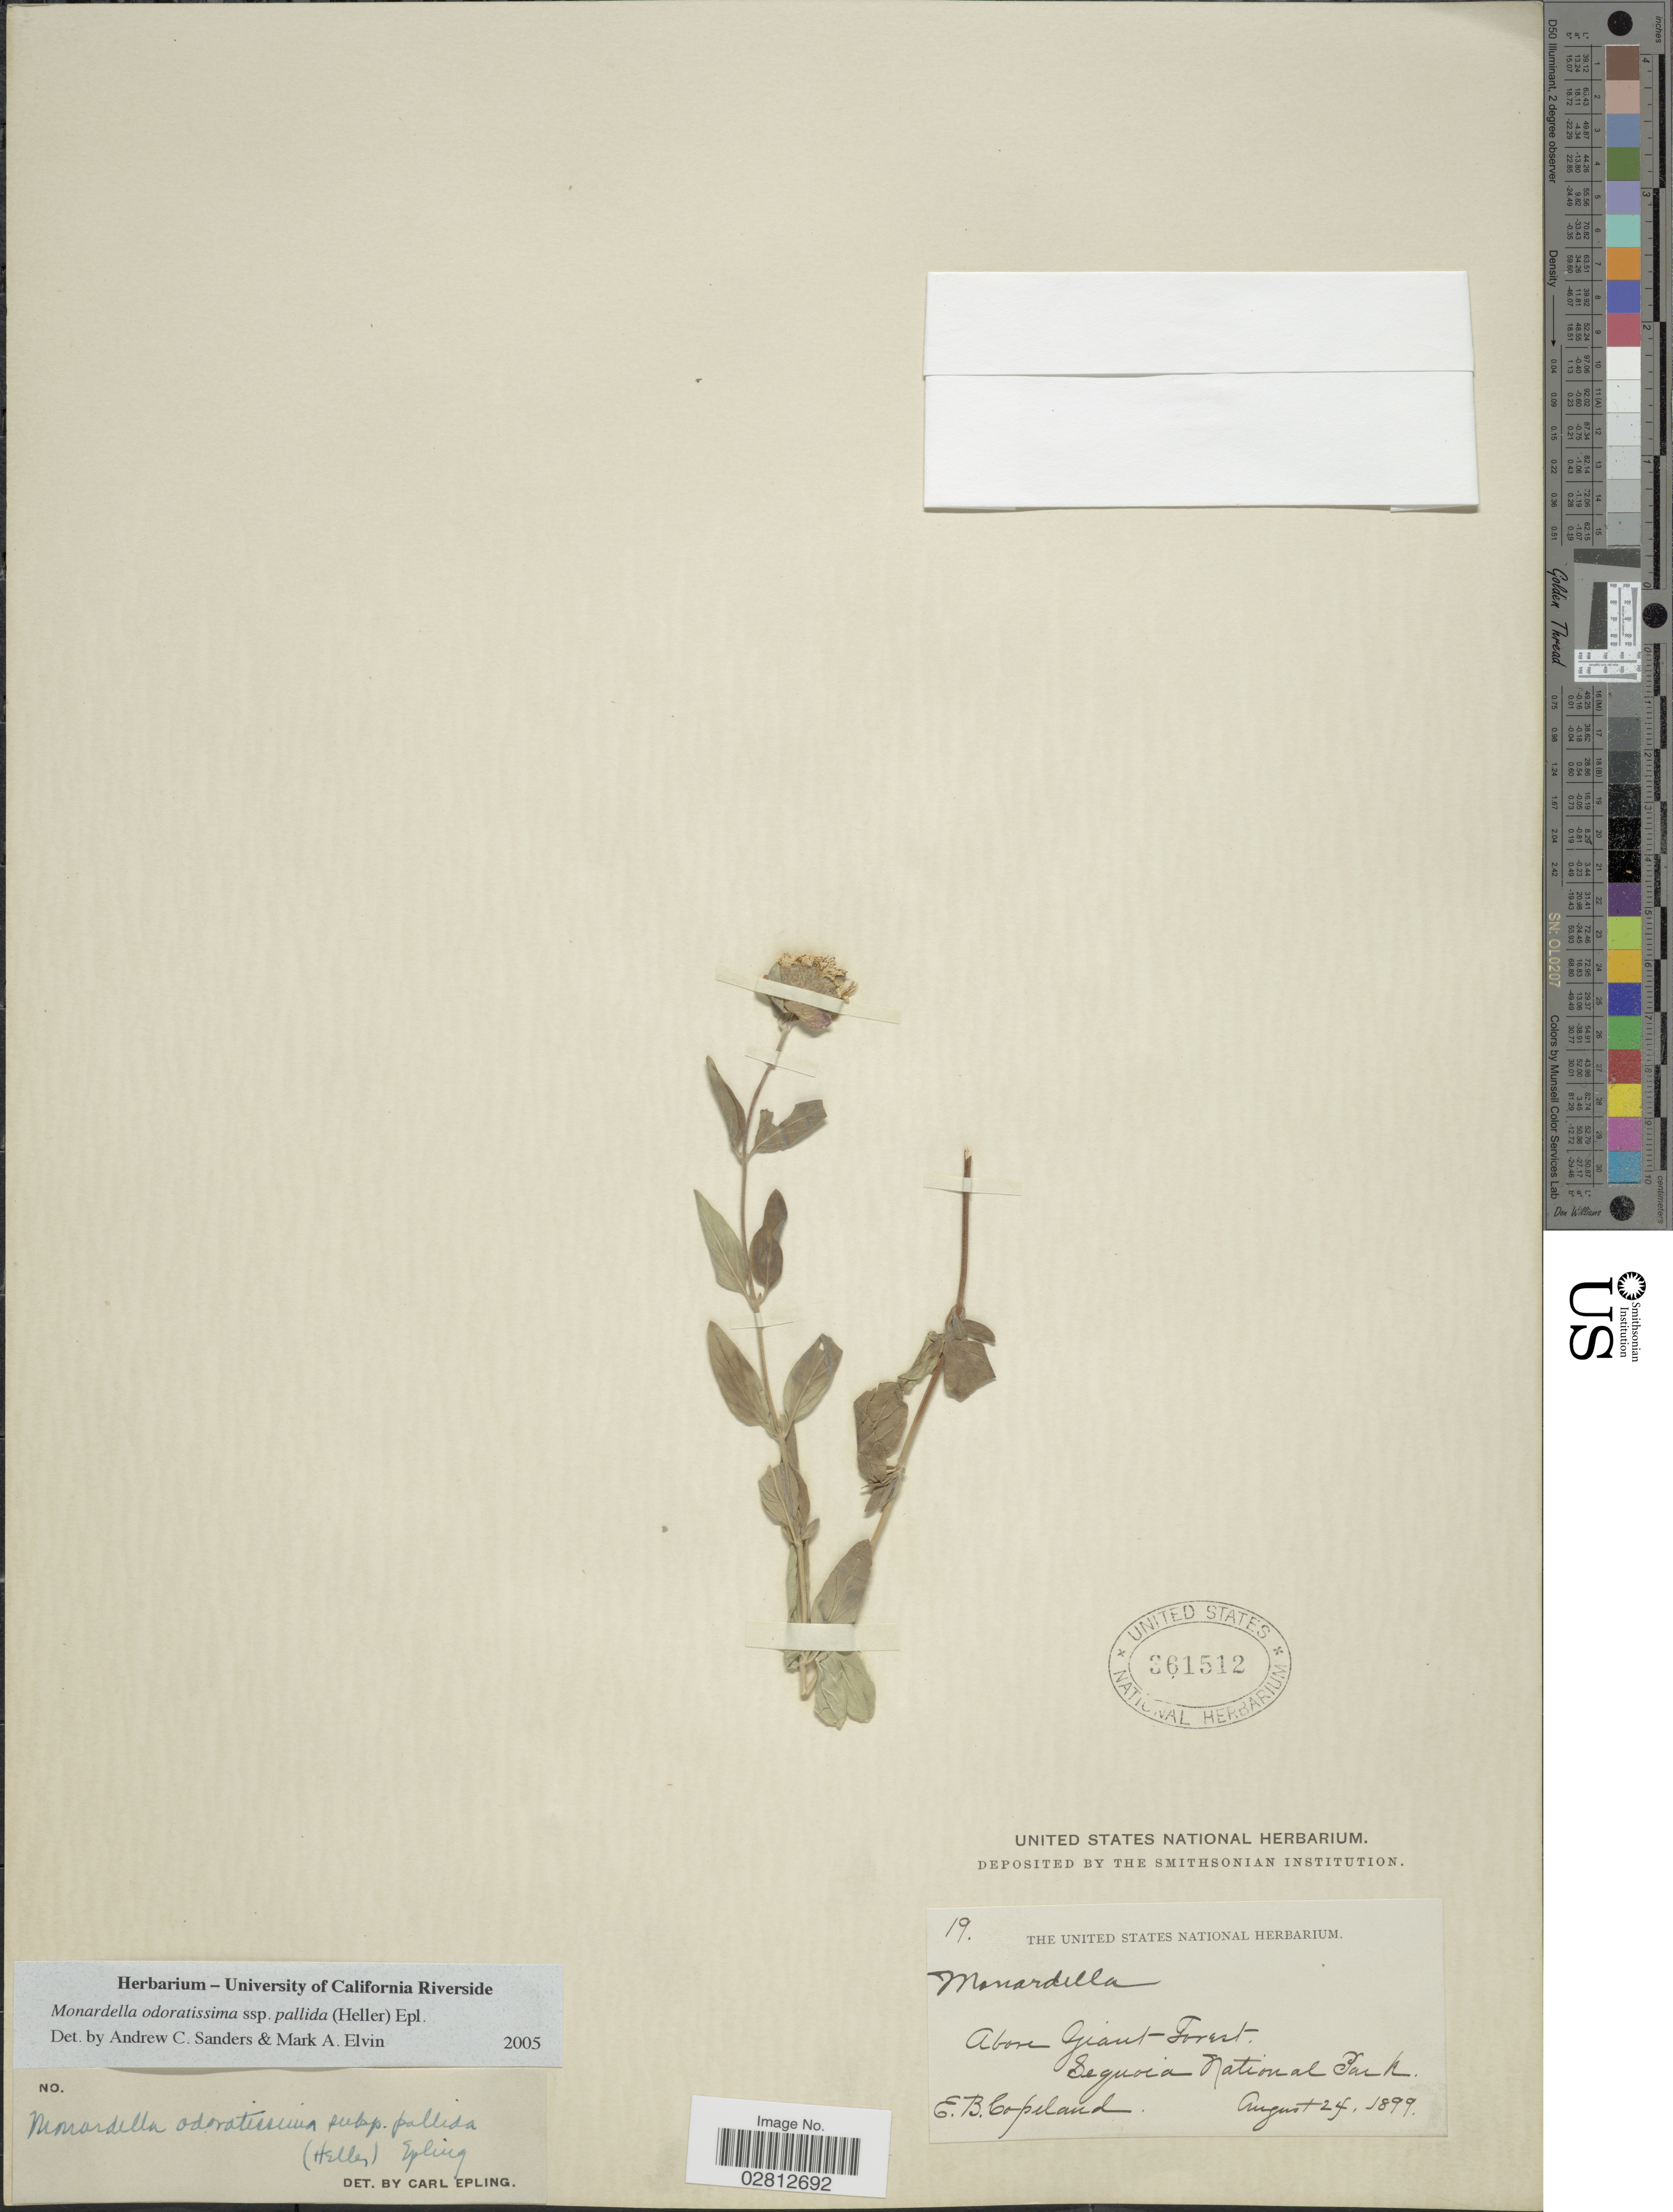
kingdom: Plantae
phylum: Tracheophyta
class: Magnoliopsida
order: Lamiales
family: Lamiaceae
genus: Monardella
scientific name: Monardella odoratissima subsp. pallida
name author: (A. Heller) Epling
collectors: E. B. Copeland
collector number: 19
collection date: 1899-08-24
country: United States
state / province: California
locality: Above Giant Forest, Sequoia National Park.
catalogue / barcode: US 361512